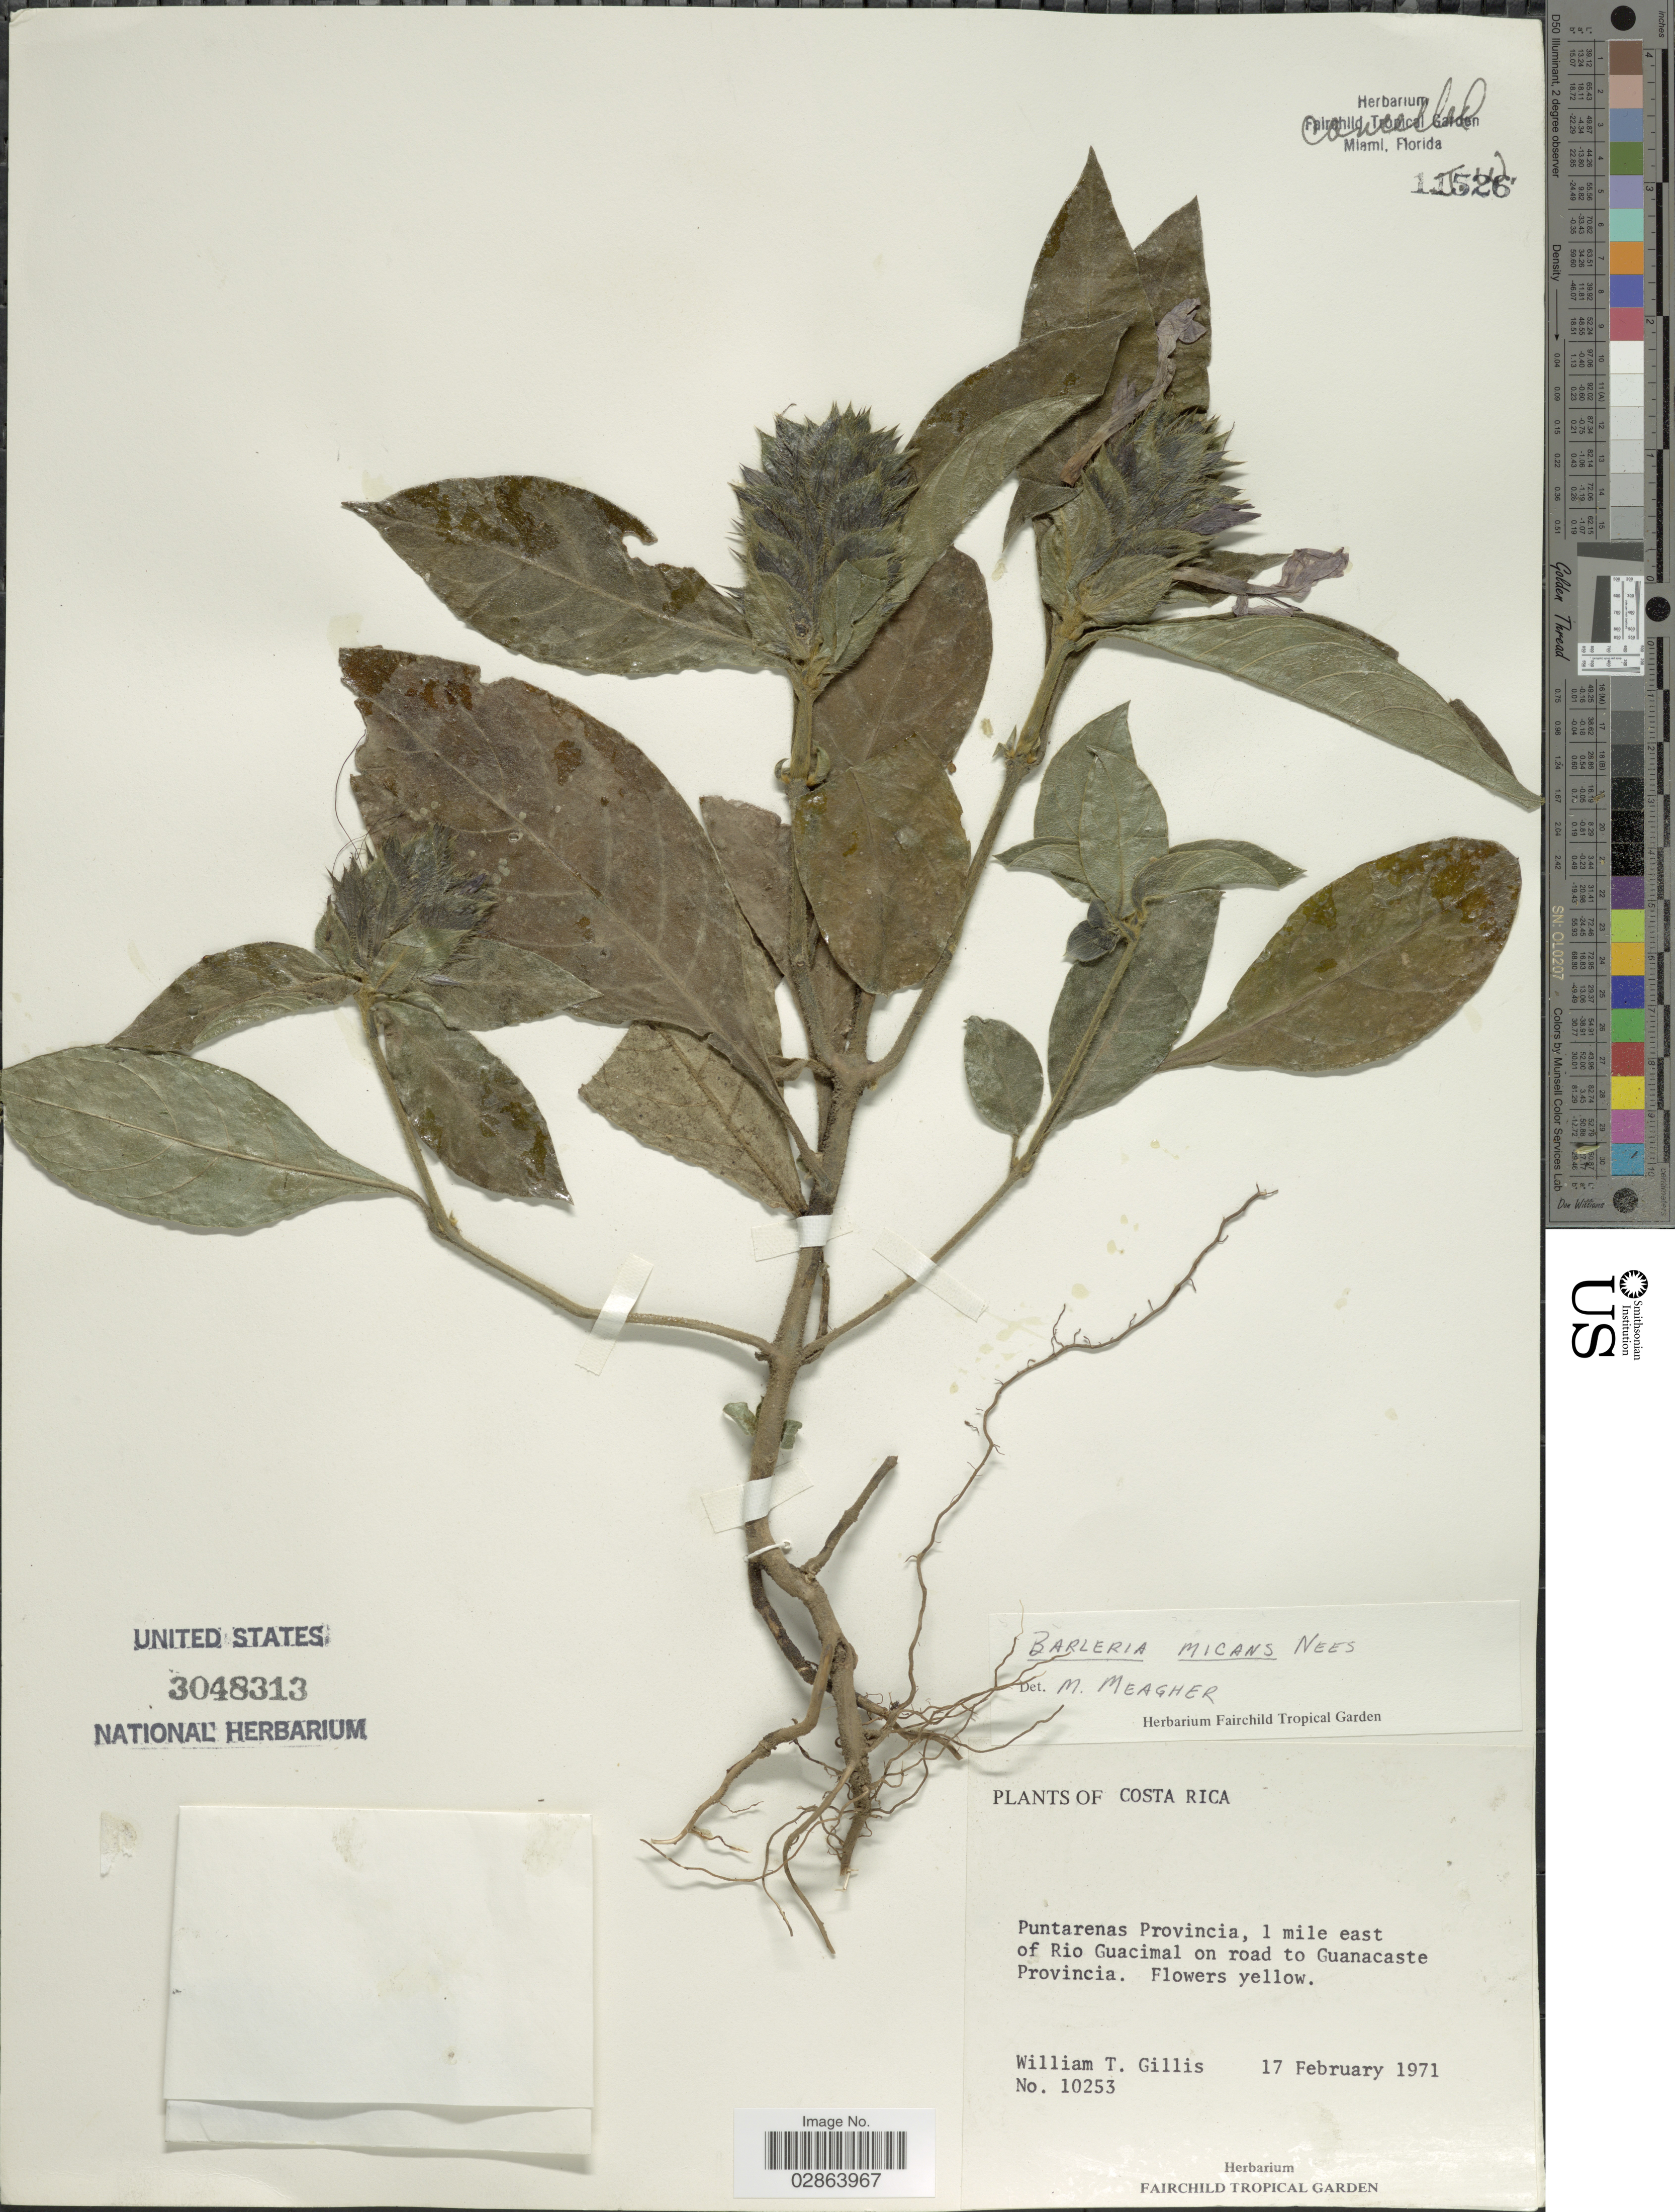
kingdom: Plantae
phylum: Tracheophyta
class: Magnoliopsida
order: Lamiales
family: Acanthaceae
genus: Barleria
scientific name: Barleria oenotheroides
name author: Dum. Cours.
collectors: W. T. Gillis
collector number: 10253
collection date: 1971-02-17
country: Costa Rica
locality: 1 miles east of Rio Guacimal on road to Guanacaste Provincia, Puntarenas Provincia.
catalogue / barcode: US 3048313